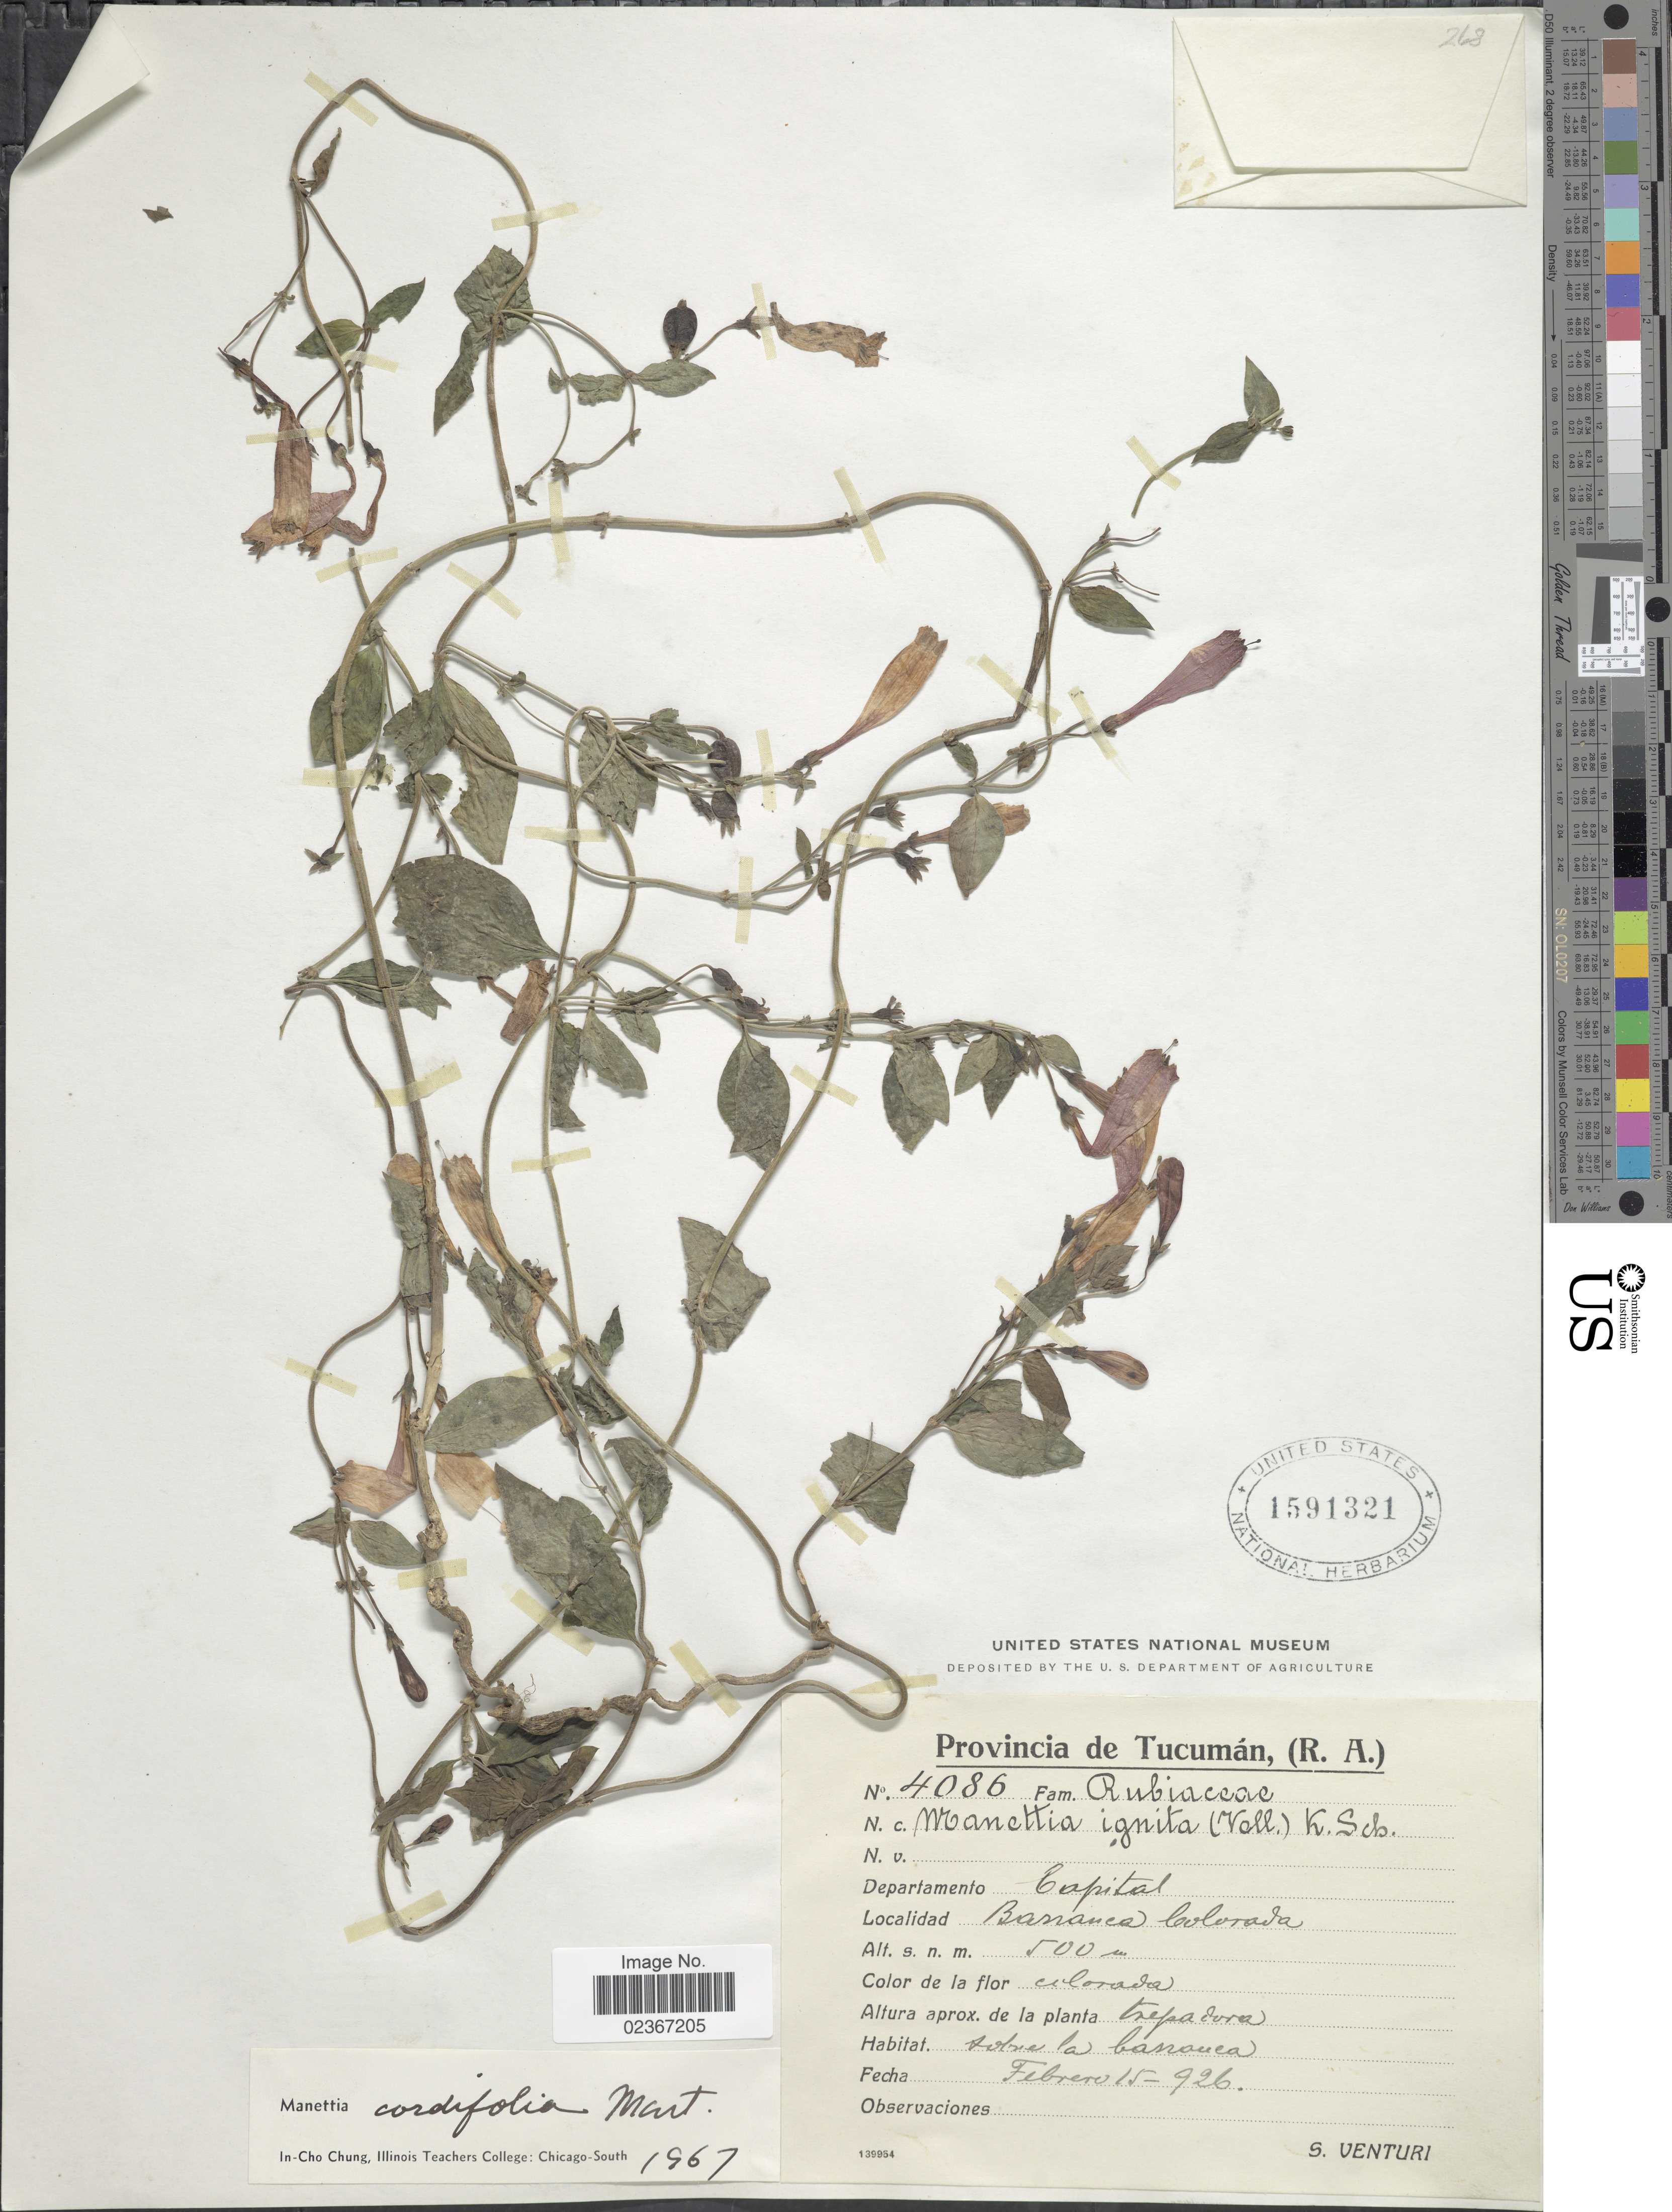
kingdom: Plantae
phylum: Tracheophyta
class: Magnoliopsida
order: Gentianales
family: Rubiaceae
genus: Manettia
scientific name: Manettia cordifolia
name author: Mart.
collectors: S. Venturi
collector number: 4086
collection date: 1926-02-15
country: Argentina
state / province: Tucuman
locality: Provincia de Tucuman, (R.A.), Departamento Capital, Barranca Colorada.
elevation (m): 500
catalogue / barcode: US 1591321